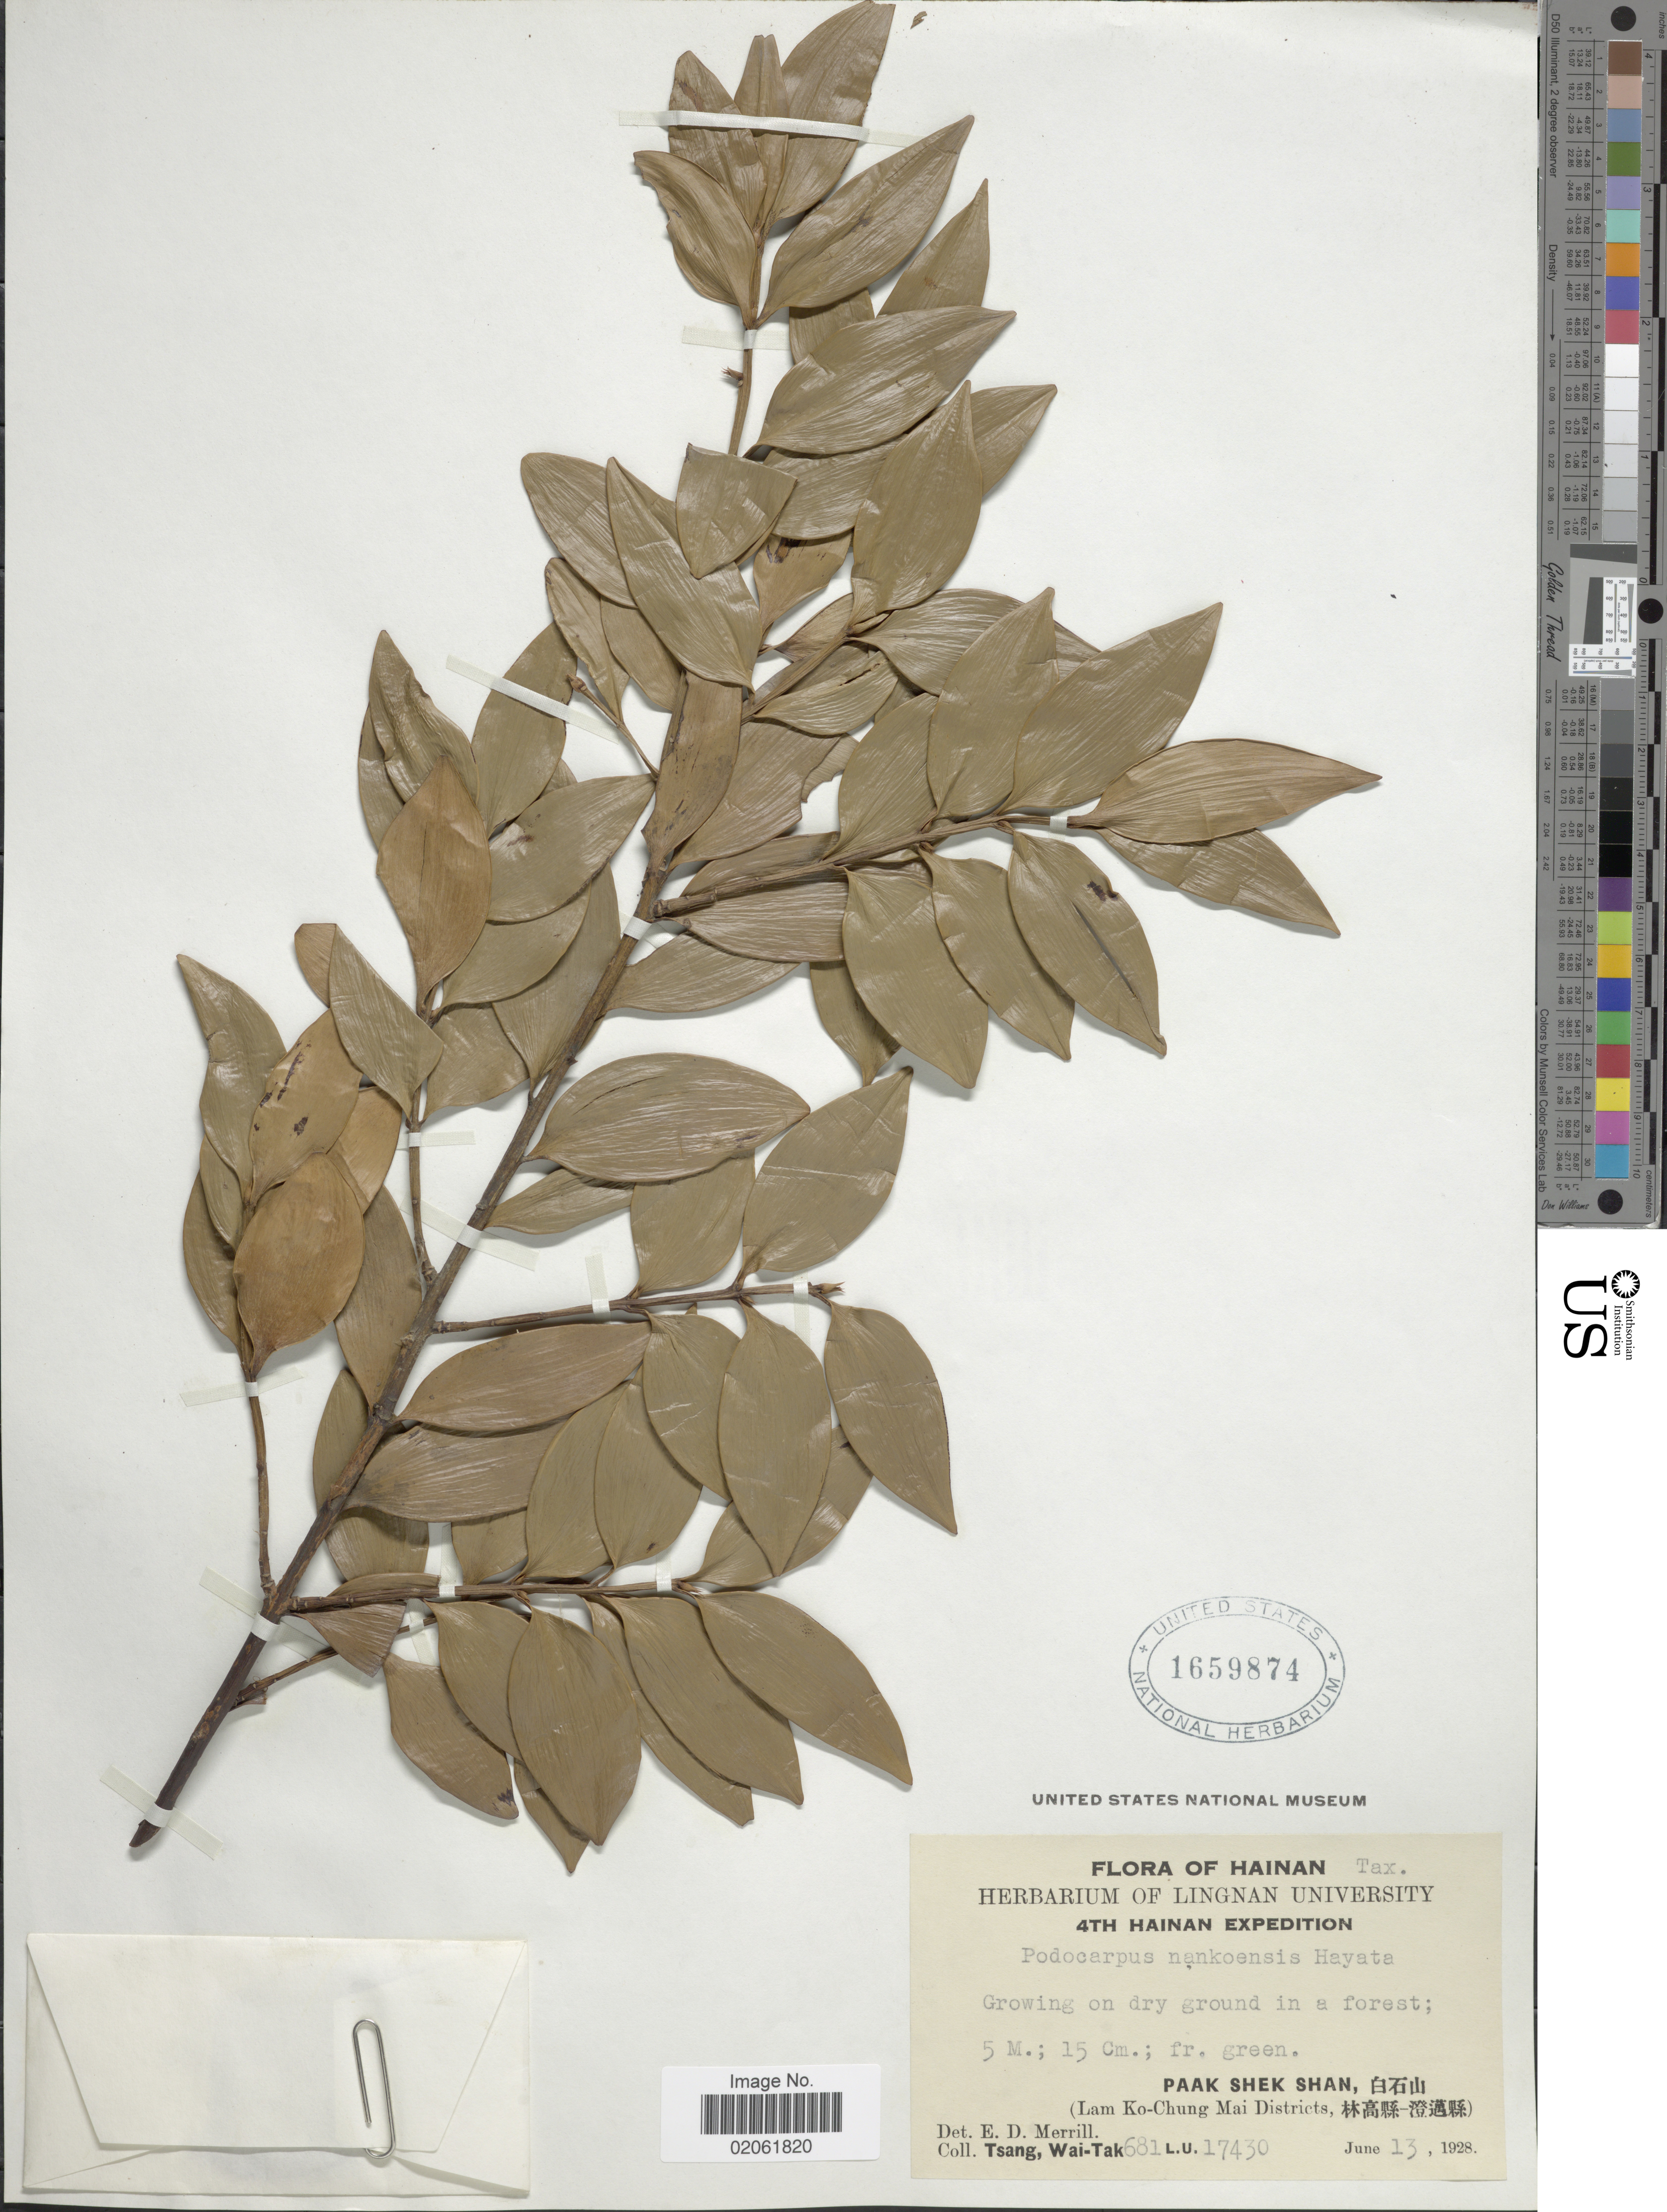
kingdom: Plantae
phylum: Tracheophyta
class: Pinopsida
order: Pinales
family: Podocarpaceae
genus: Podocarpus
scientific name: Podocarpus nagi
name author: (Thunb.) Pilg.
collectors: W. T. Tsang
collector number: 681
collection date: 1928-06-13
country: China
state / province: Hainan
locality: Hainan, Paak Shek Shan, (Lam Ko-Chung Mai Districts).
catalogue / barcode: US 1659874